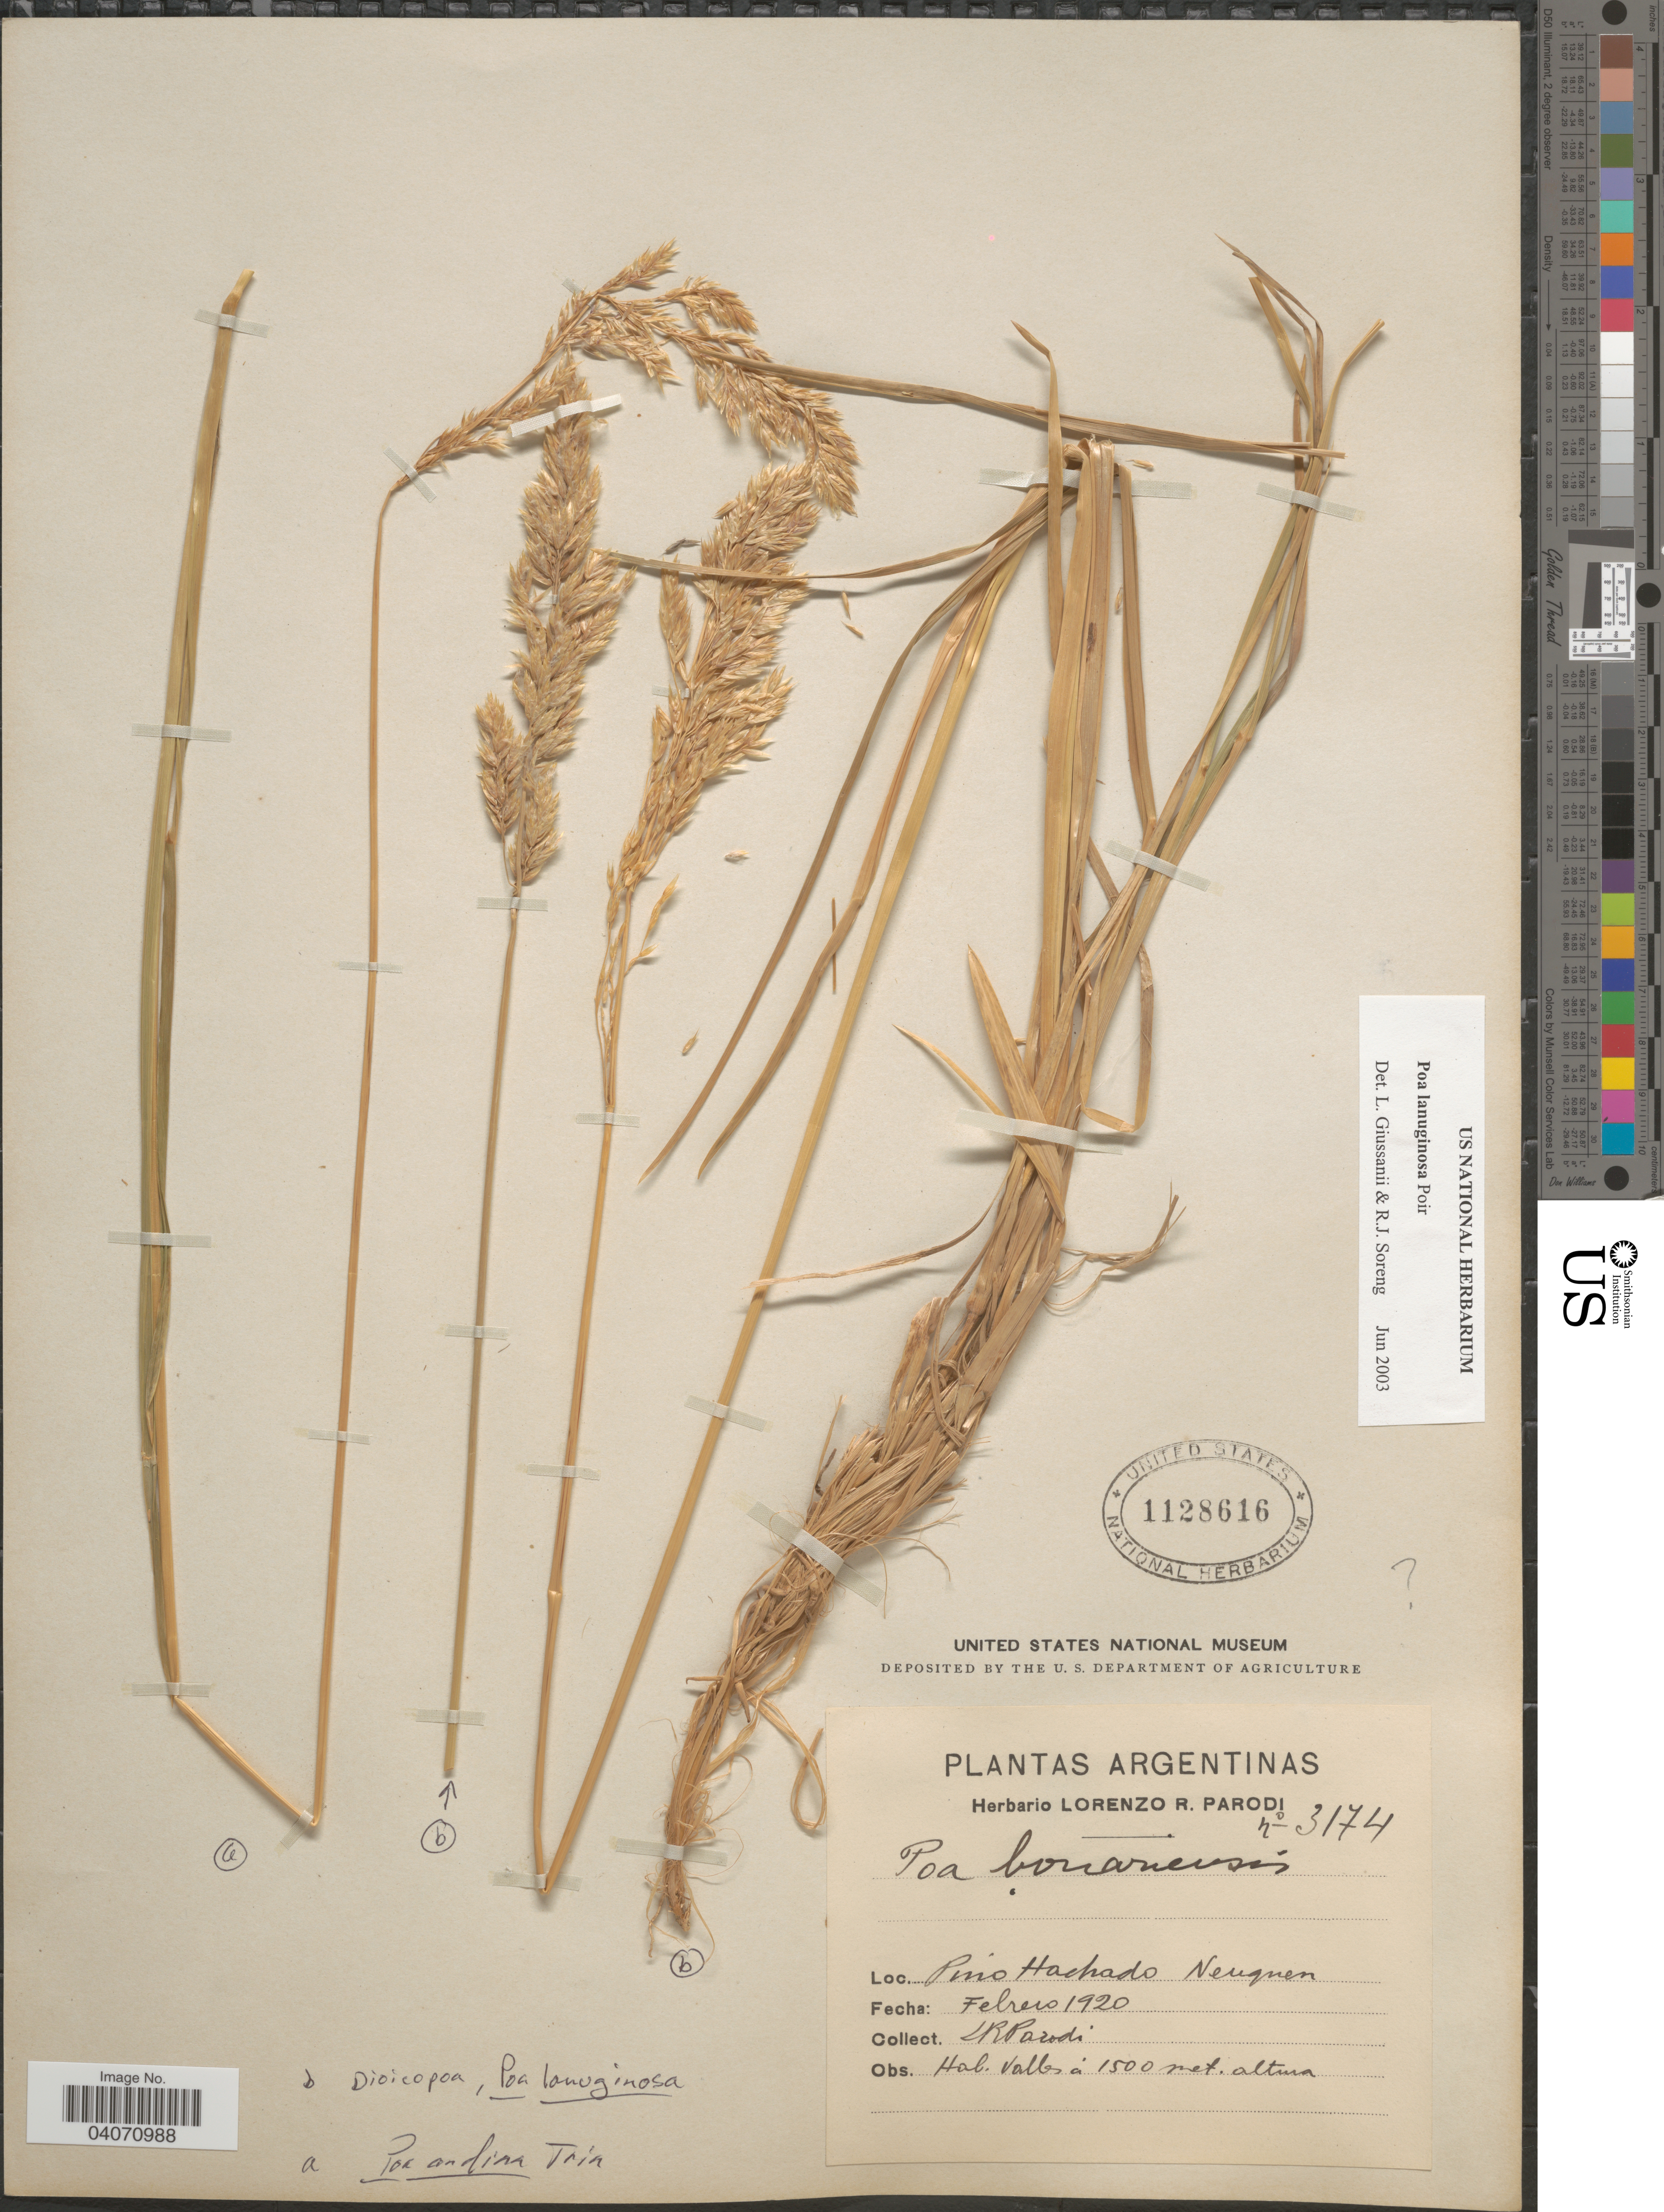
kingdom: Plantae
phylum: Tracheophyta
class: Liliopsida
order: Poales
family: Poaceae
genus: Poa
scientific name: Poa lanuginosa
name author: Poir.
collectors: L. R. Parodi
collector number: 3174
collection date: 1920-02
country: Argentina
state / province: Neuquen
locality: Pina Hachado.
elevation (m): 1500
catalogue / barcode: US 1128616